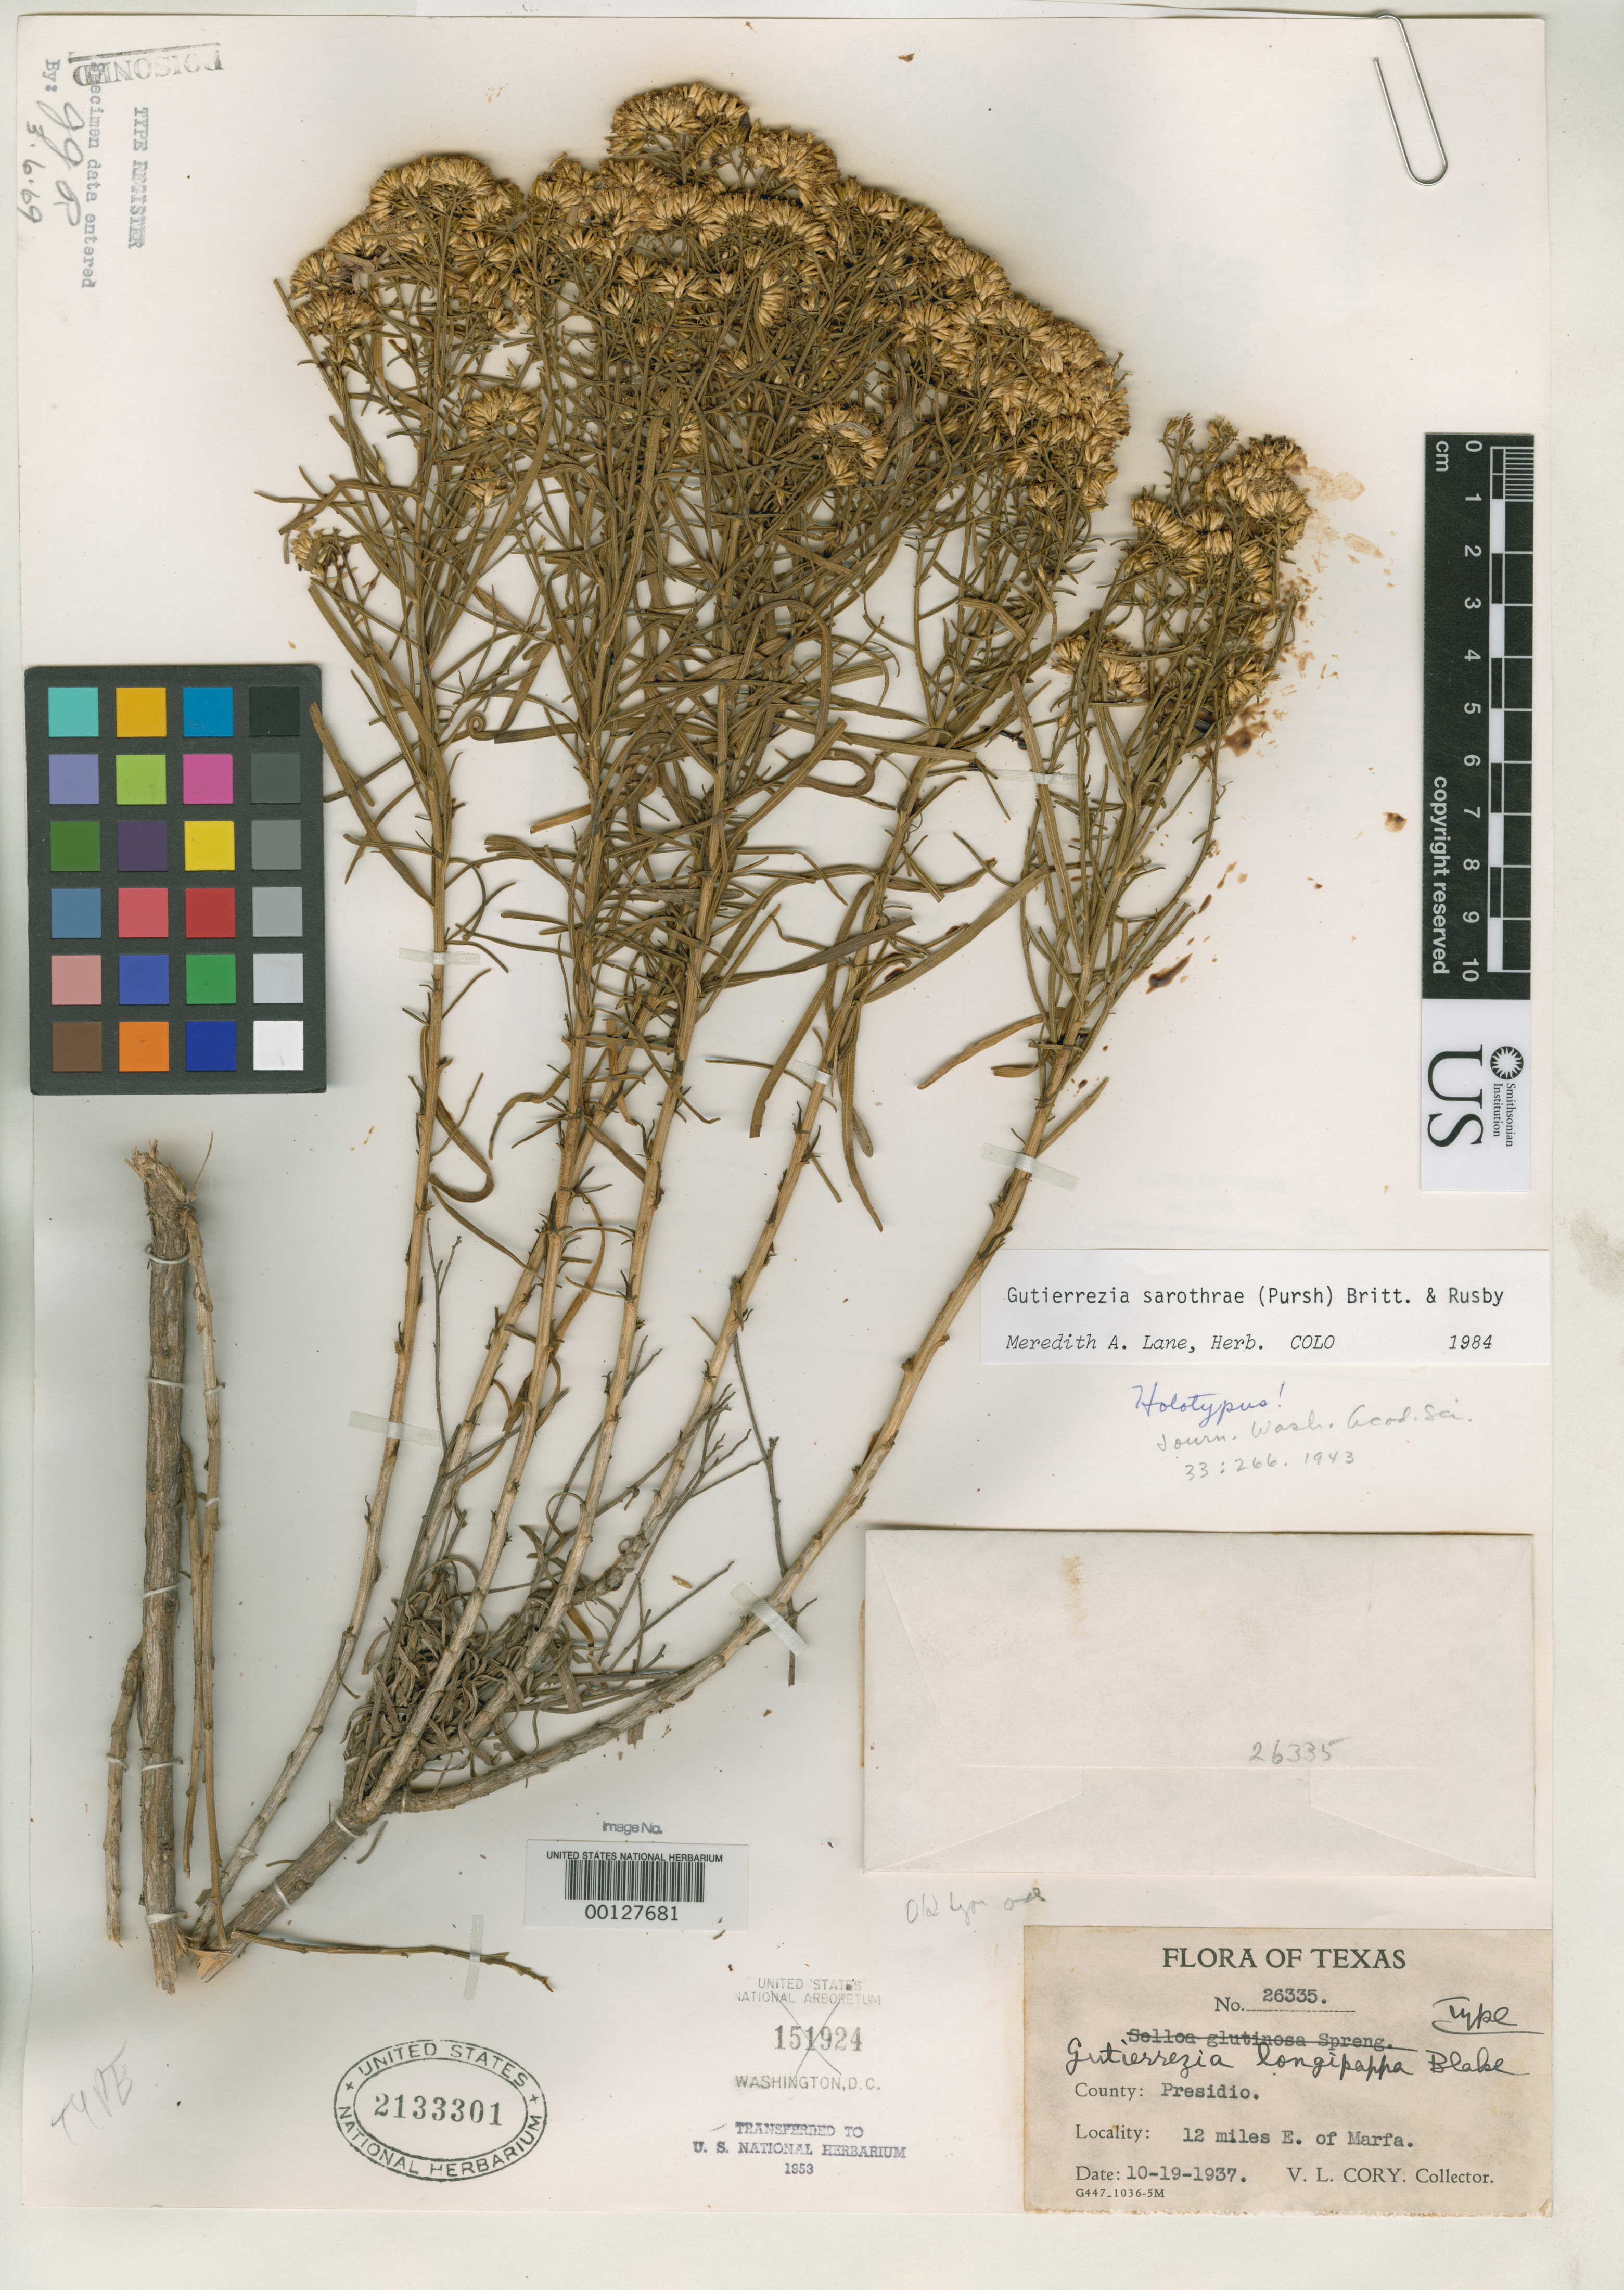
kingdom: Plantae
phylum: Tracheophyta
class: Magnoliopsida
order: Asterales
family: Asteraceae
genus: Gutierrezia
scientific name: Gutierrezia longipappa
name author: S.F. Blake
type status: Holotype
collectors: V. Cory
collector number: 26335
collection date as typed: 19 Oct 1937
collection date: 1937-10-19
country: United States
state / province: Texas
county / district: Presidio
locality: Marfa.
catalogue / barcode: US 2133301